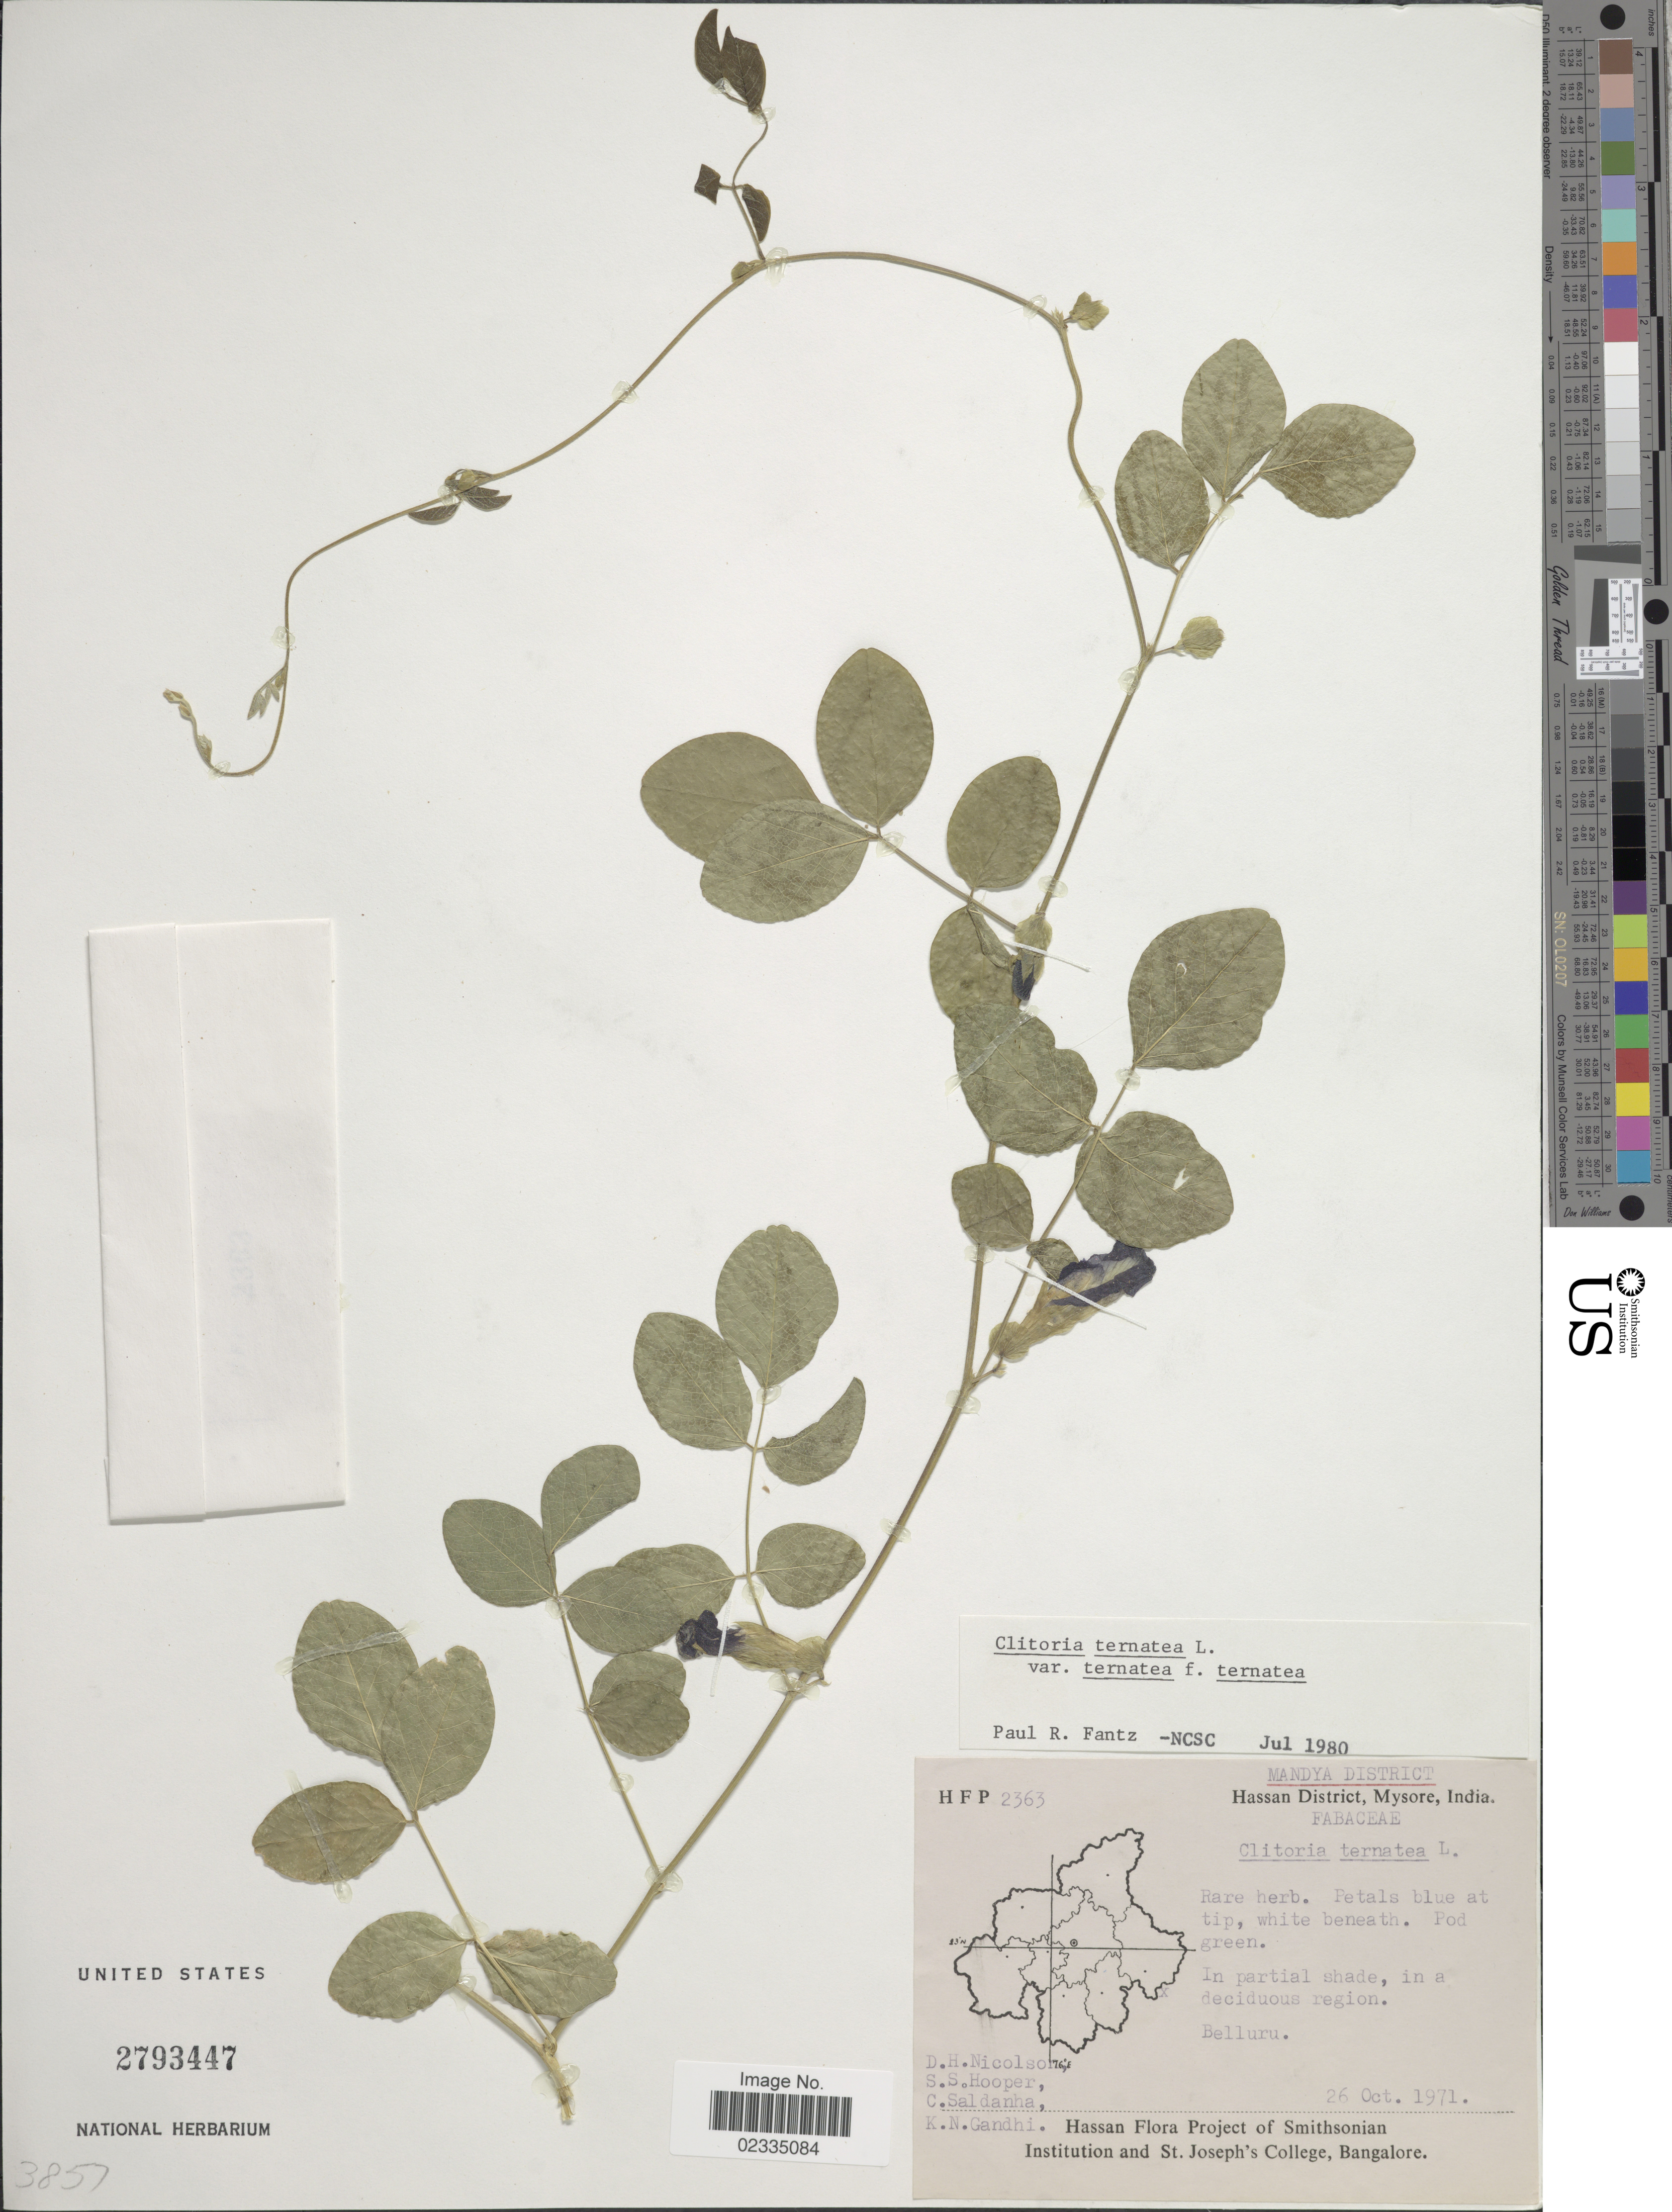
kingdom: Plantae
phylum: Tracheophyta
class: Magnoliopsida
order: Fabales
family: Fabaceae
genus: Clitoria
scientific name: Clitoria ternatea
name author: L.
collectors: D. H. Nicolson, S. S. Hooper, C. Saldanha & K. N. Gandhi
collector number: H F P 2363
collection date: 1971-10-26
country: India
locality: Mandya District, Hassan District, Mysore, In partial shade, in a deciduous region, Belluru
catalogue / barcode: US 2793447